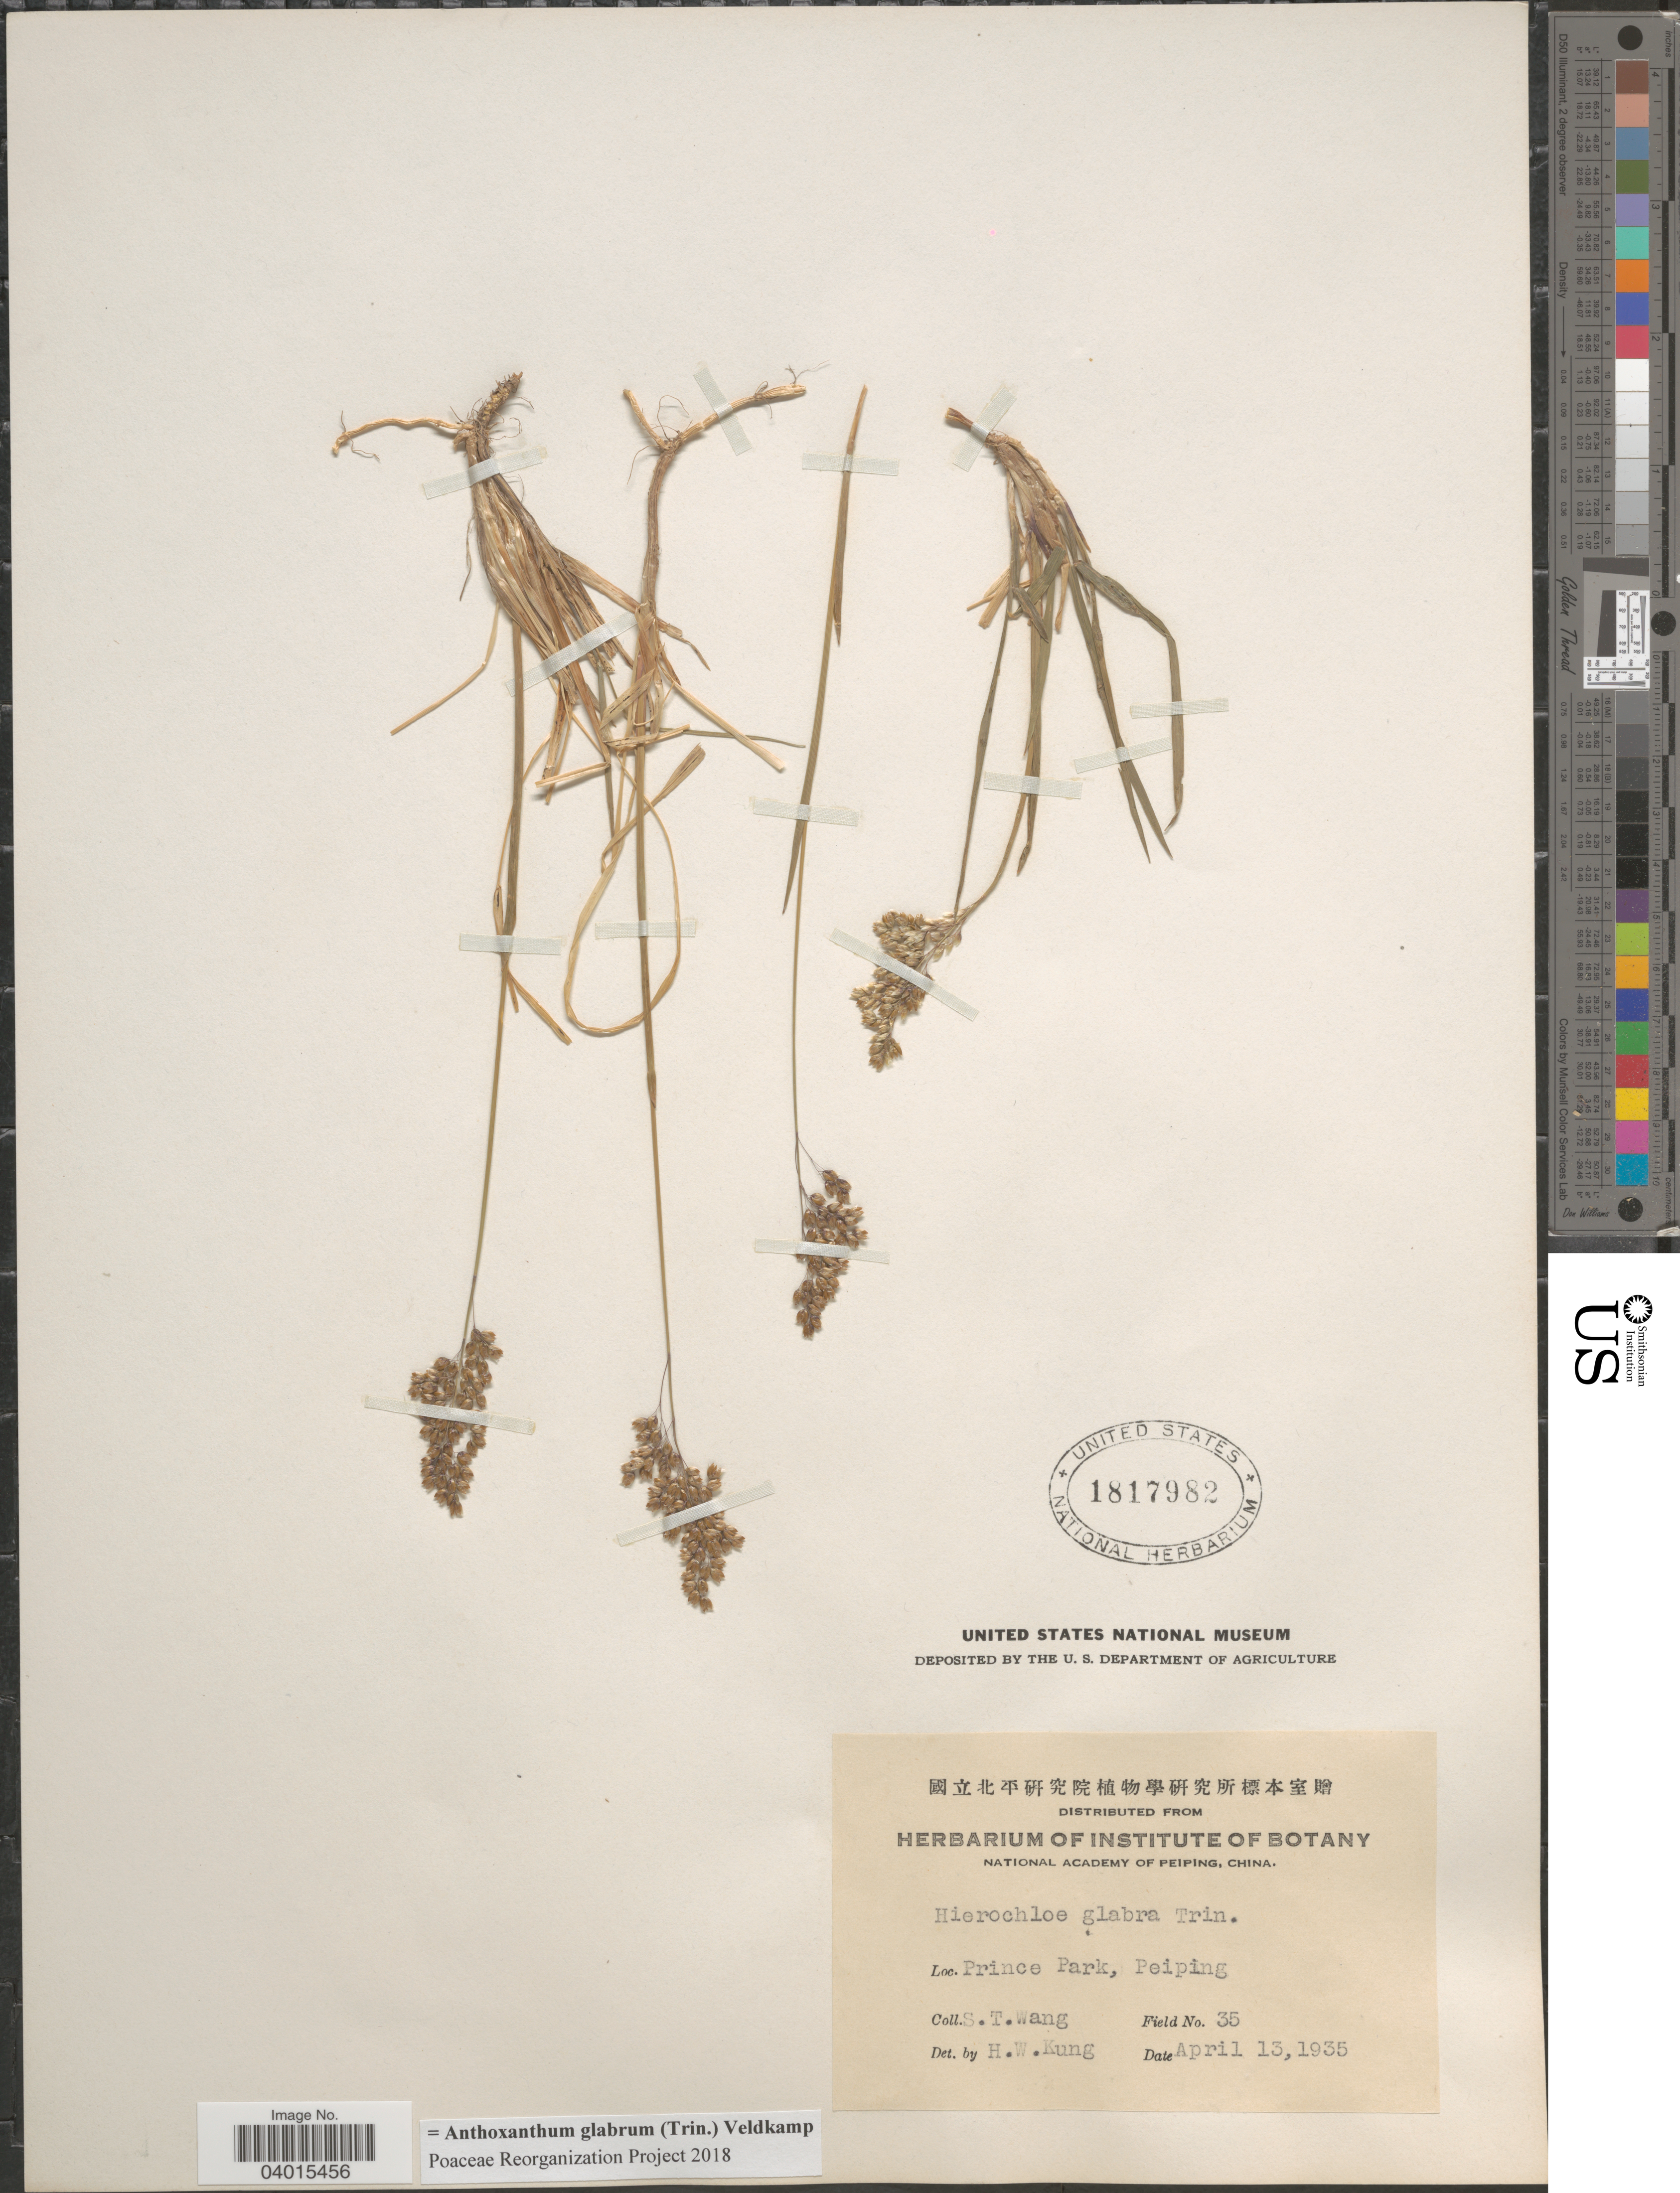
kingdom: Plantae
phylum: Tracheophyta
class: Liliopsida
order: Poales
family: Poaceae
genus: Anthoxanthum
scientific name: Anthoxanthum glabrum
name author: (Trin.) Veldkamp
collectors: S. Wang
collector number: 35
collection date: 1935-04-13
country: China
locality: Prince Park, Peiping.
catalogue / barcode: US 1817982